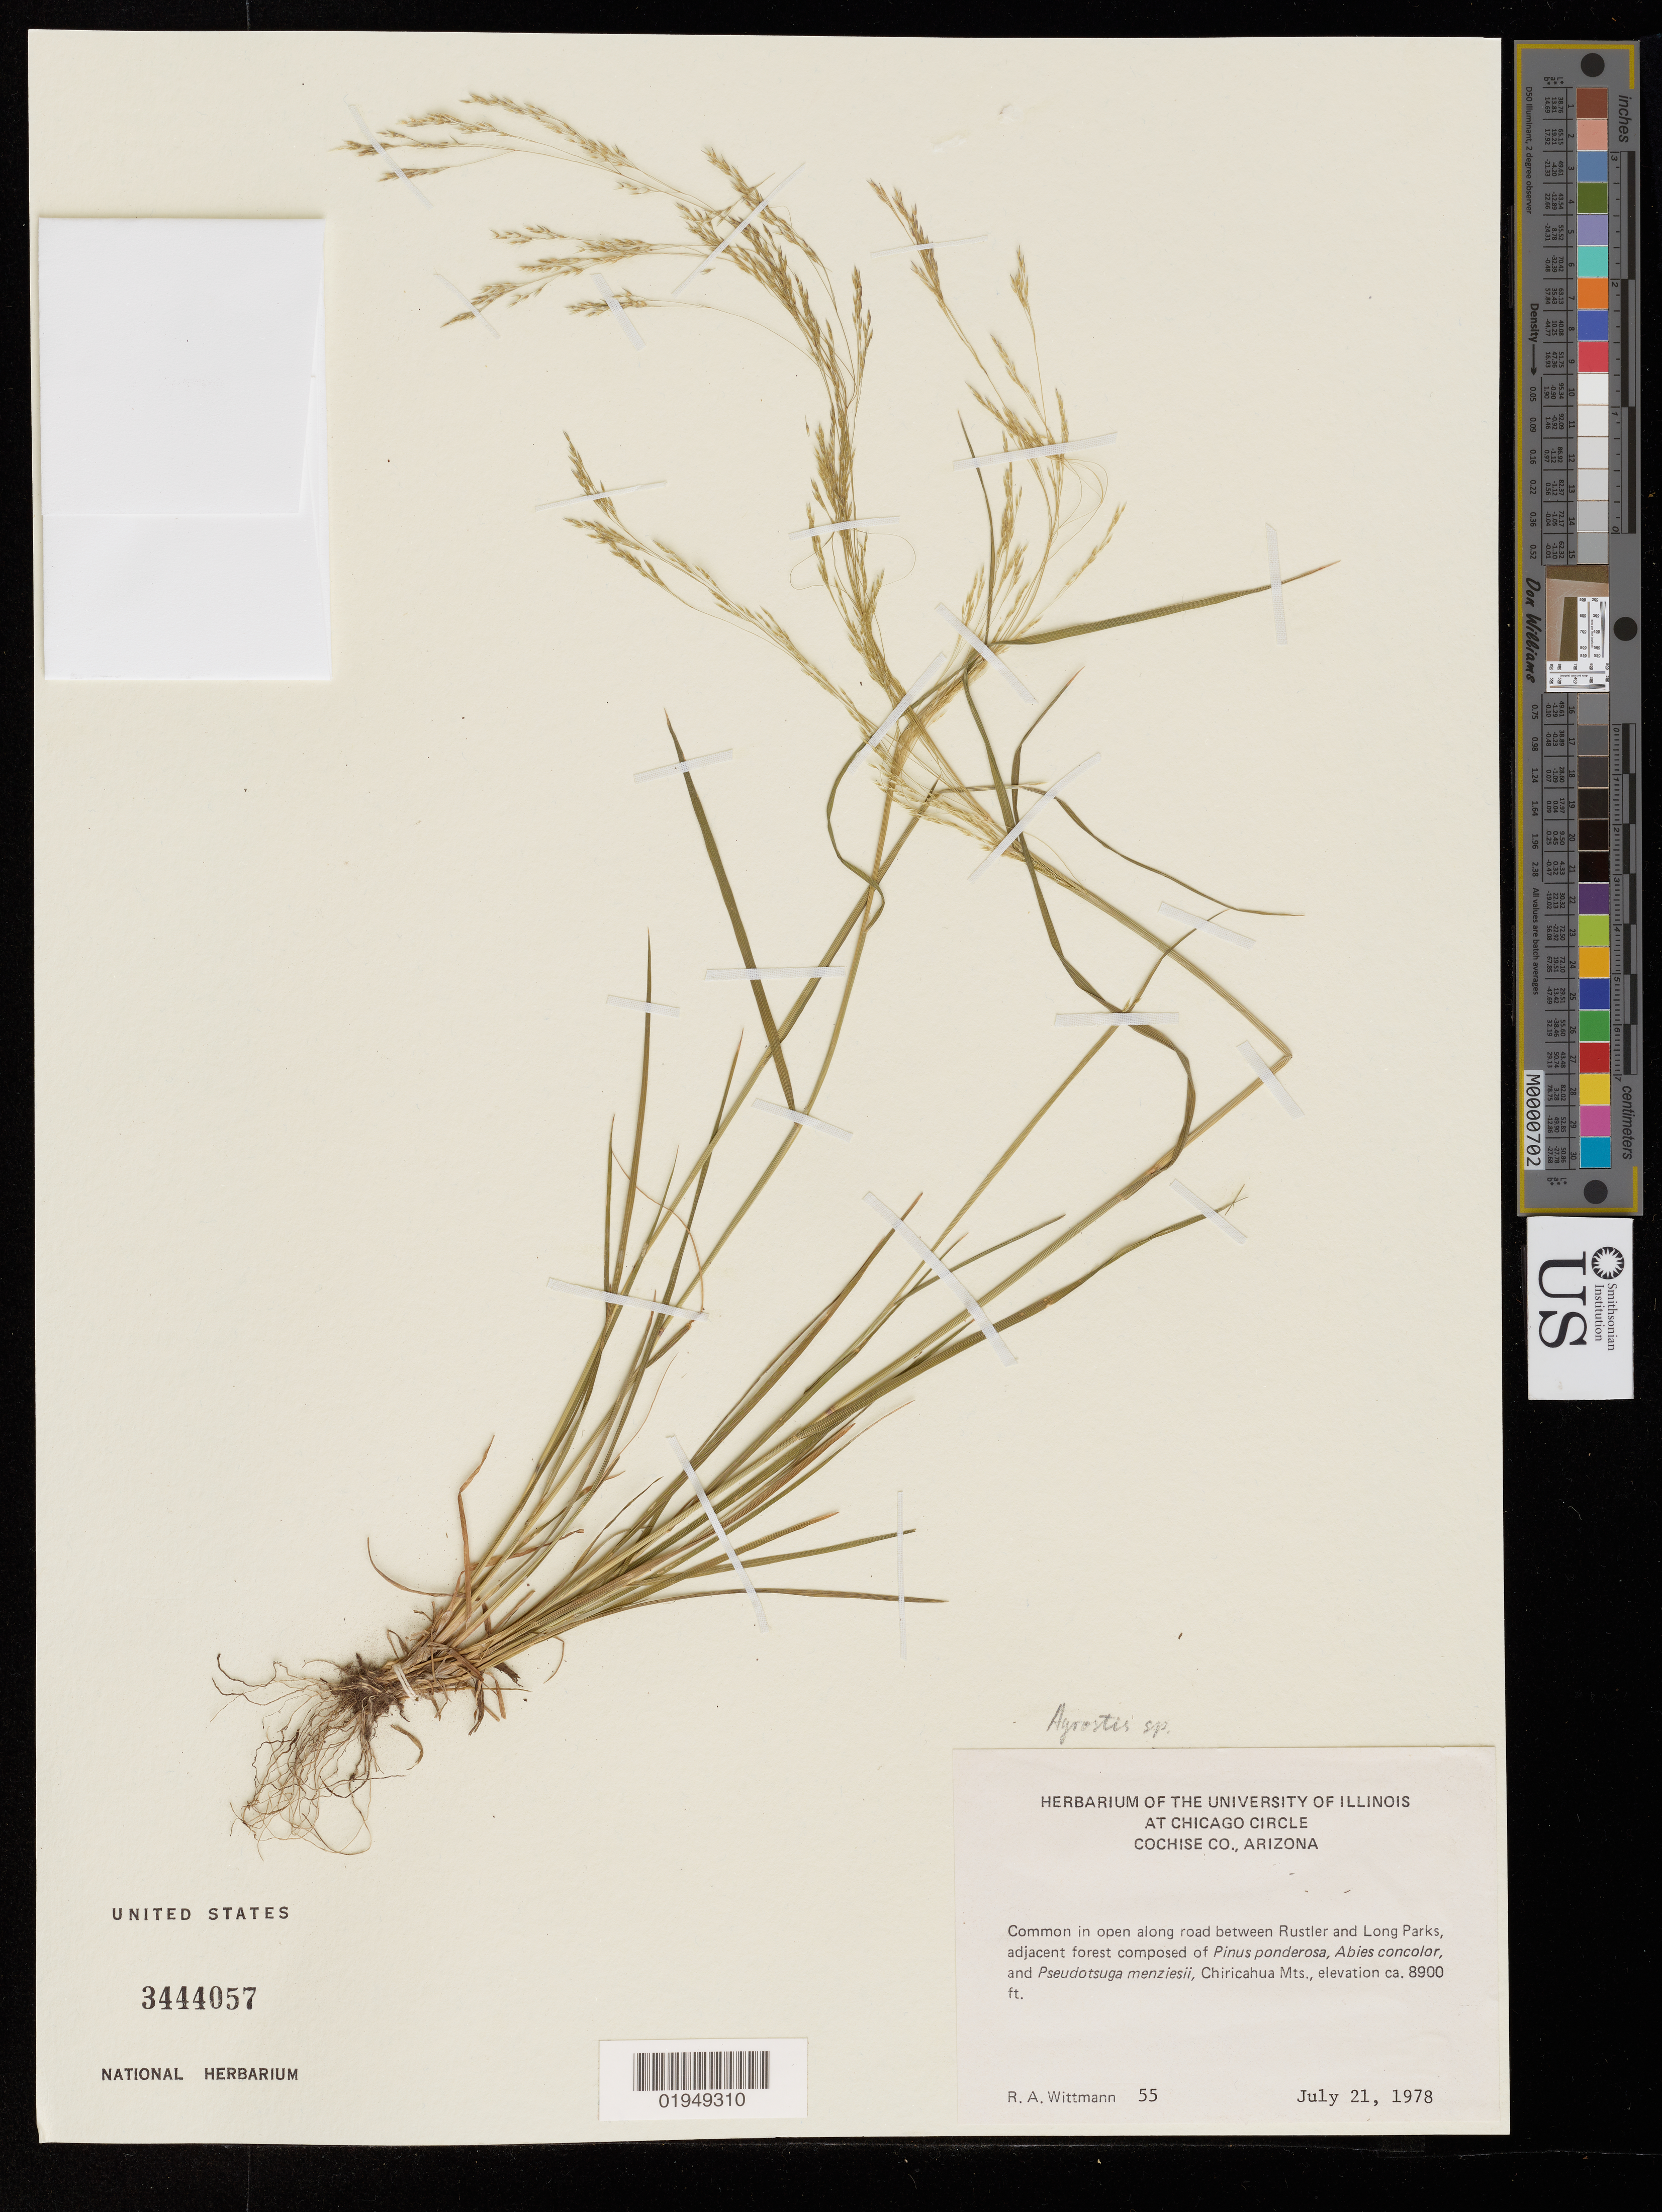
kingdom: Plantae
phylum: Tracheophyta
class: Liliopsida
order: Poales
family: Poaceae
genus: Agrostis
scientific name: Agrostis sp.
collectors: R. Wittmann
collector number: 55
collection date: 1978-07-21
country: United States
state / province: Arizona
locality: Cochise Co. along road between Rustler and Long Parks, Chiricahua Mts.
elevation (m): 2713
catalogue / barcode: US 3444057